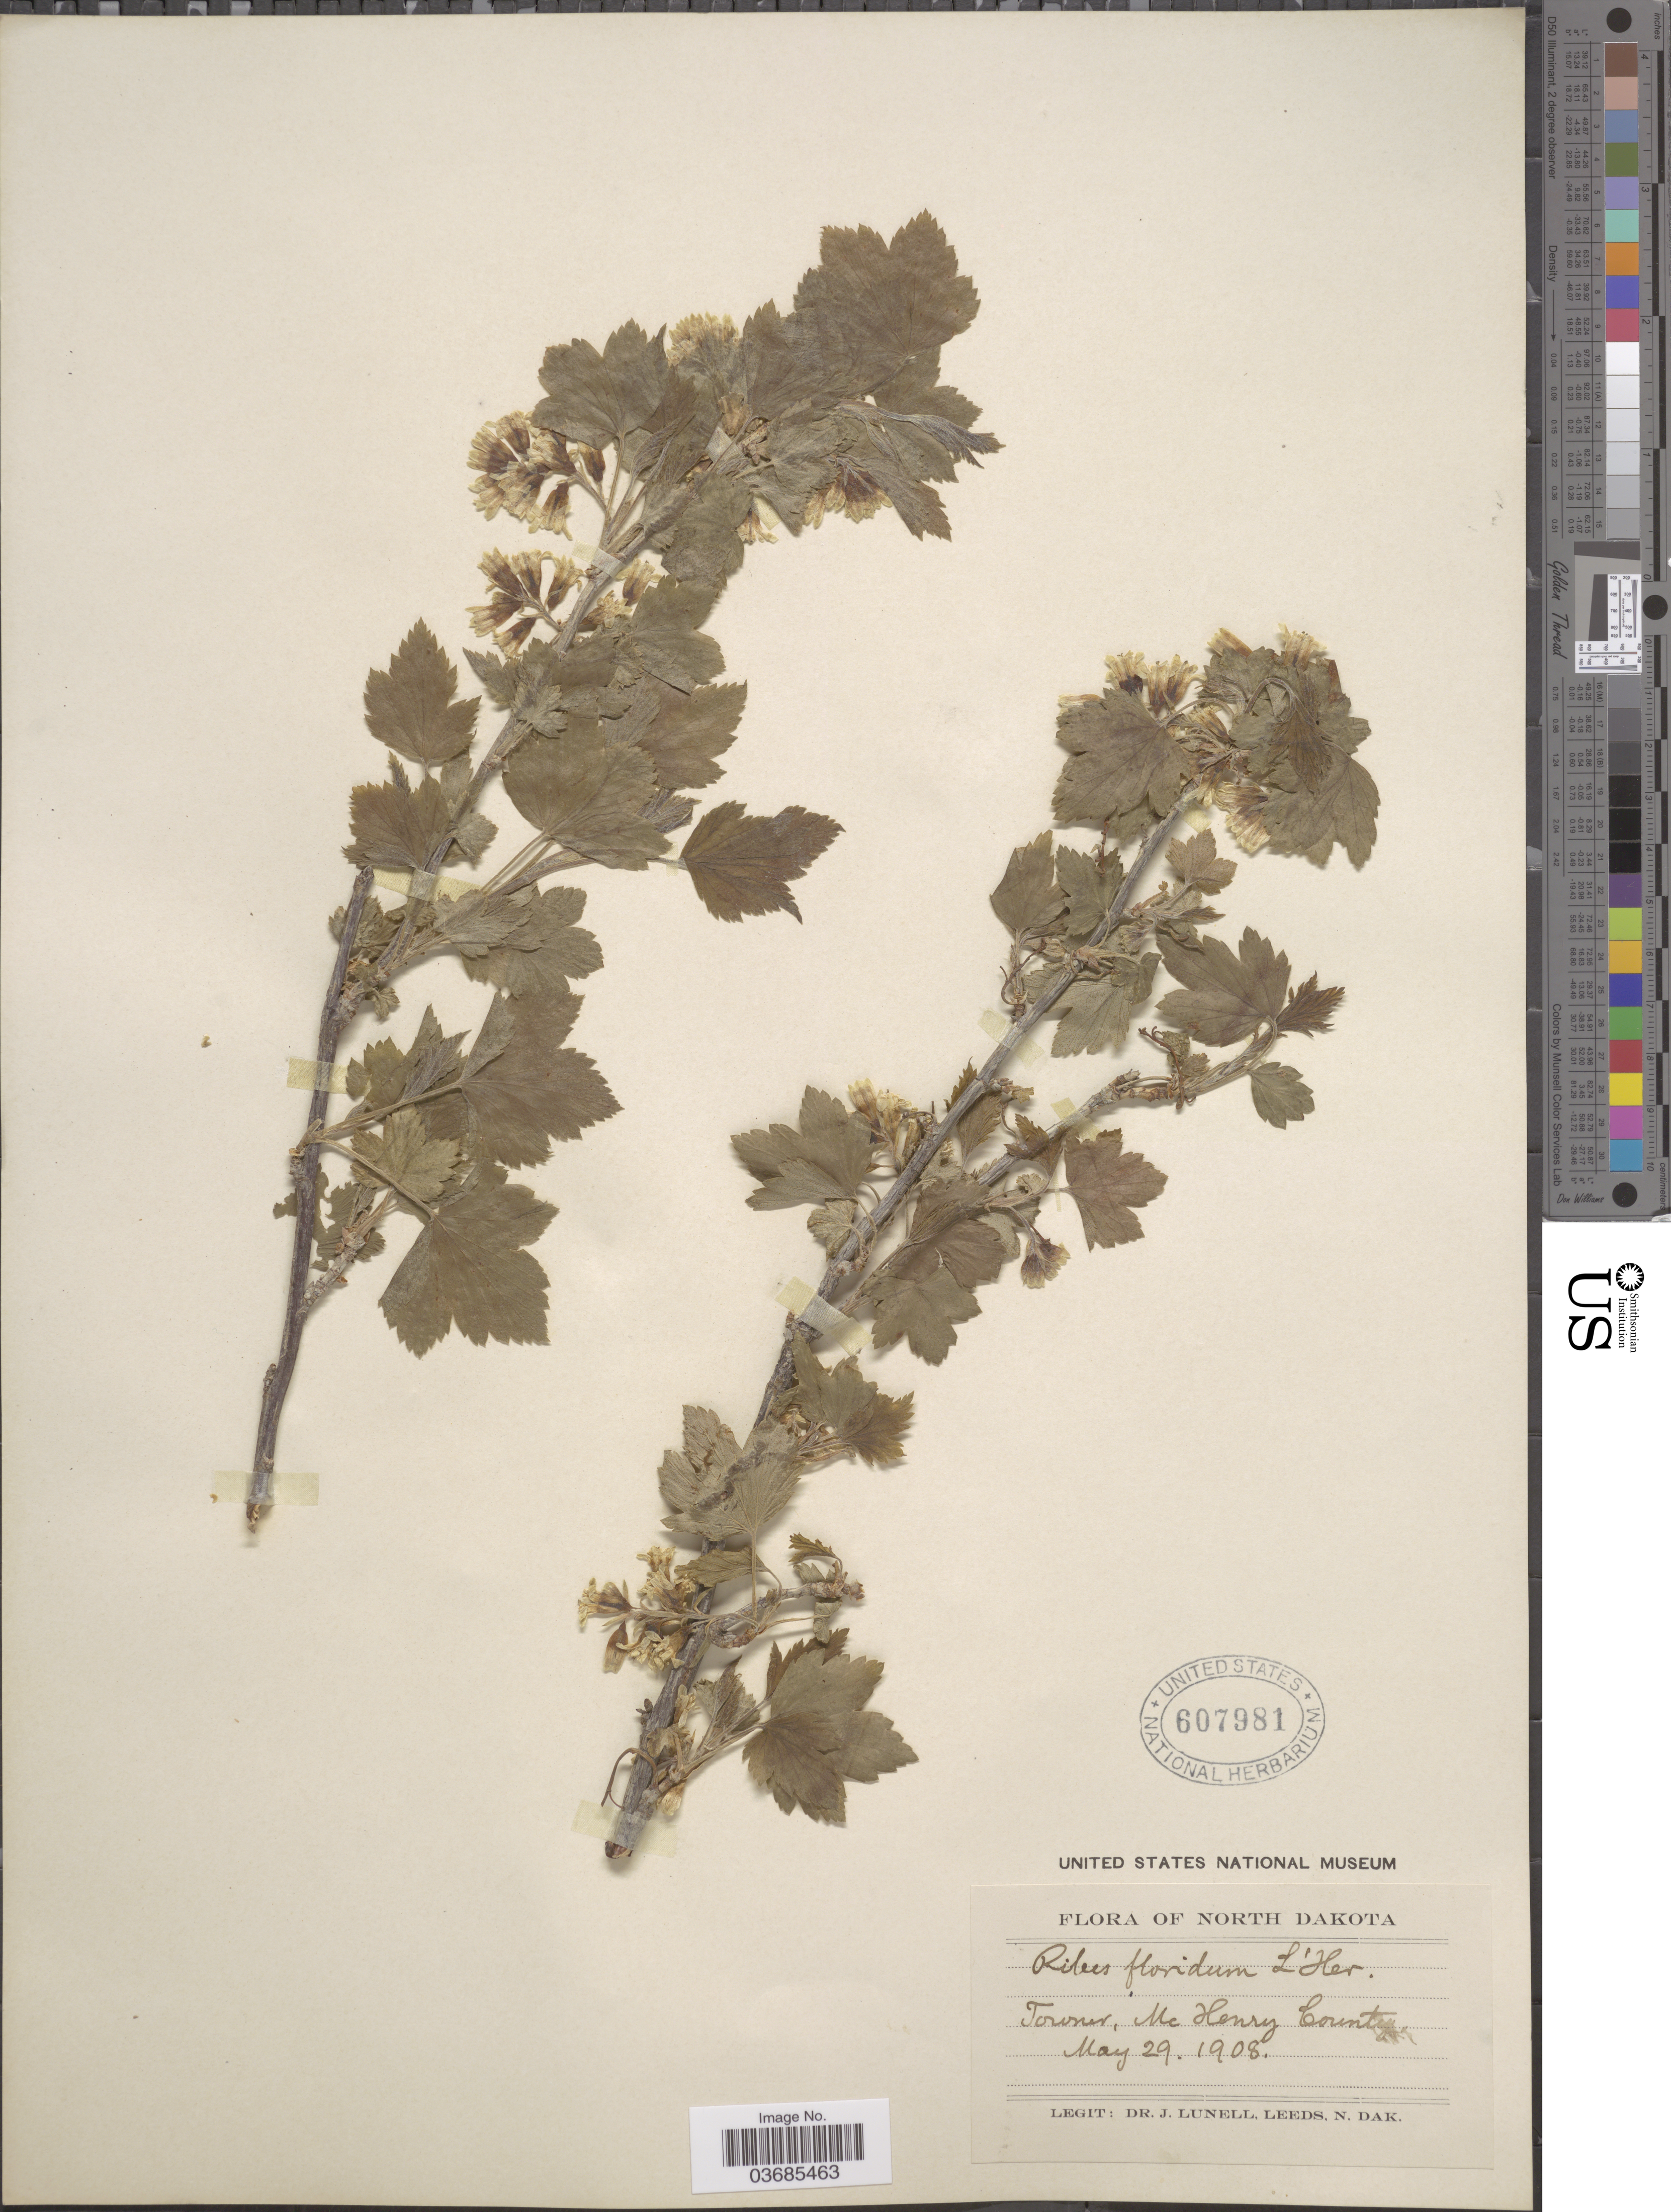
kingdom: Plantae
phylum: Tracheophyta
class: Magnoliopsida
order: Saxifragales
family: Grossulariaceae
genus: Ribes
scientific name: Ribes americanum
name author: Mill.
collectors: J. Lundell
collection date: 1908-05-29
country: United States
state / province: North Dakota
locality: Towner, Mc Henry County.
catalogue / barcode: US 607981